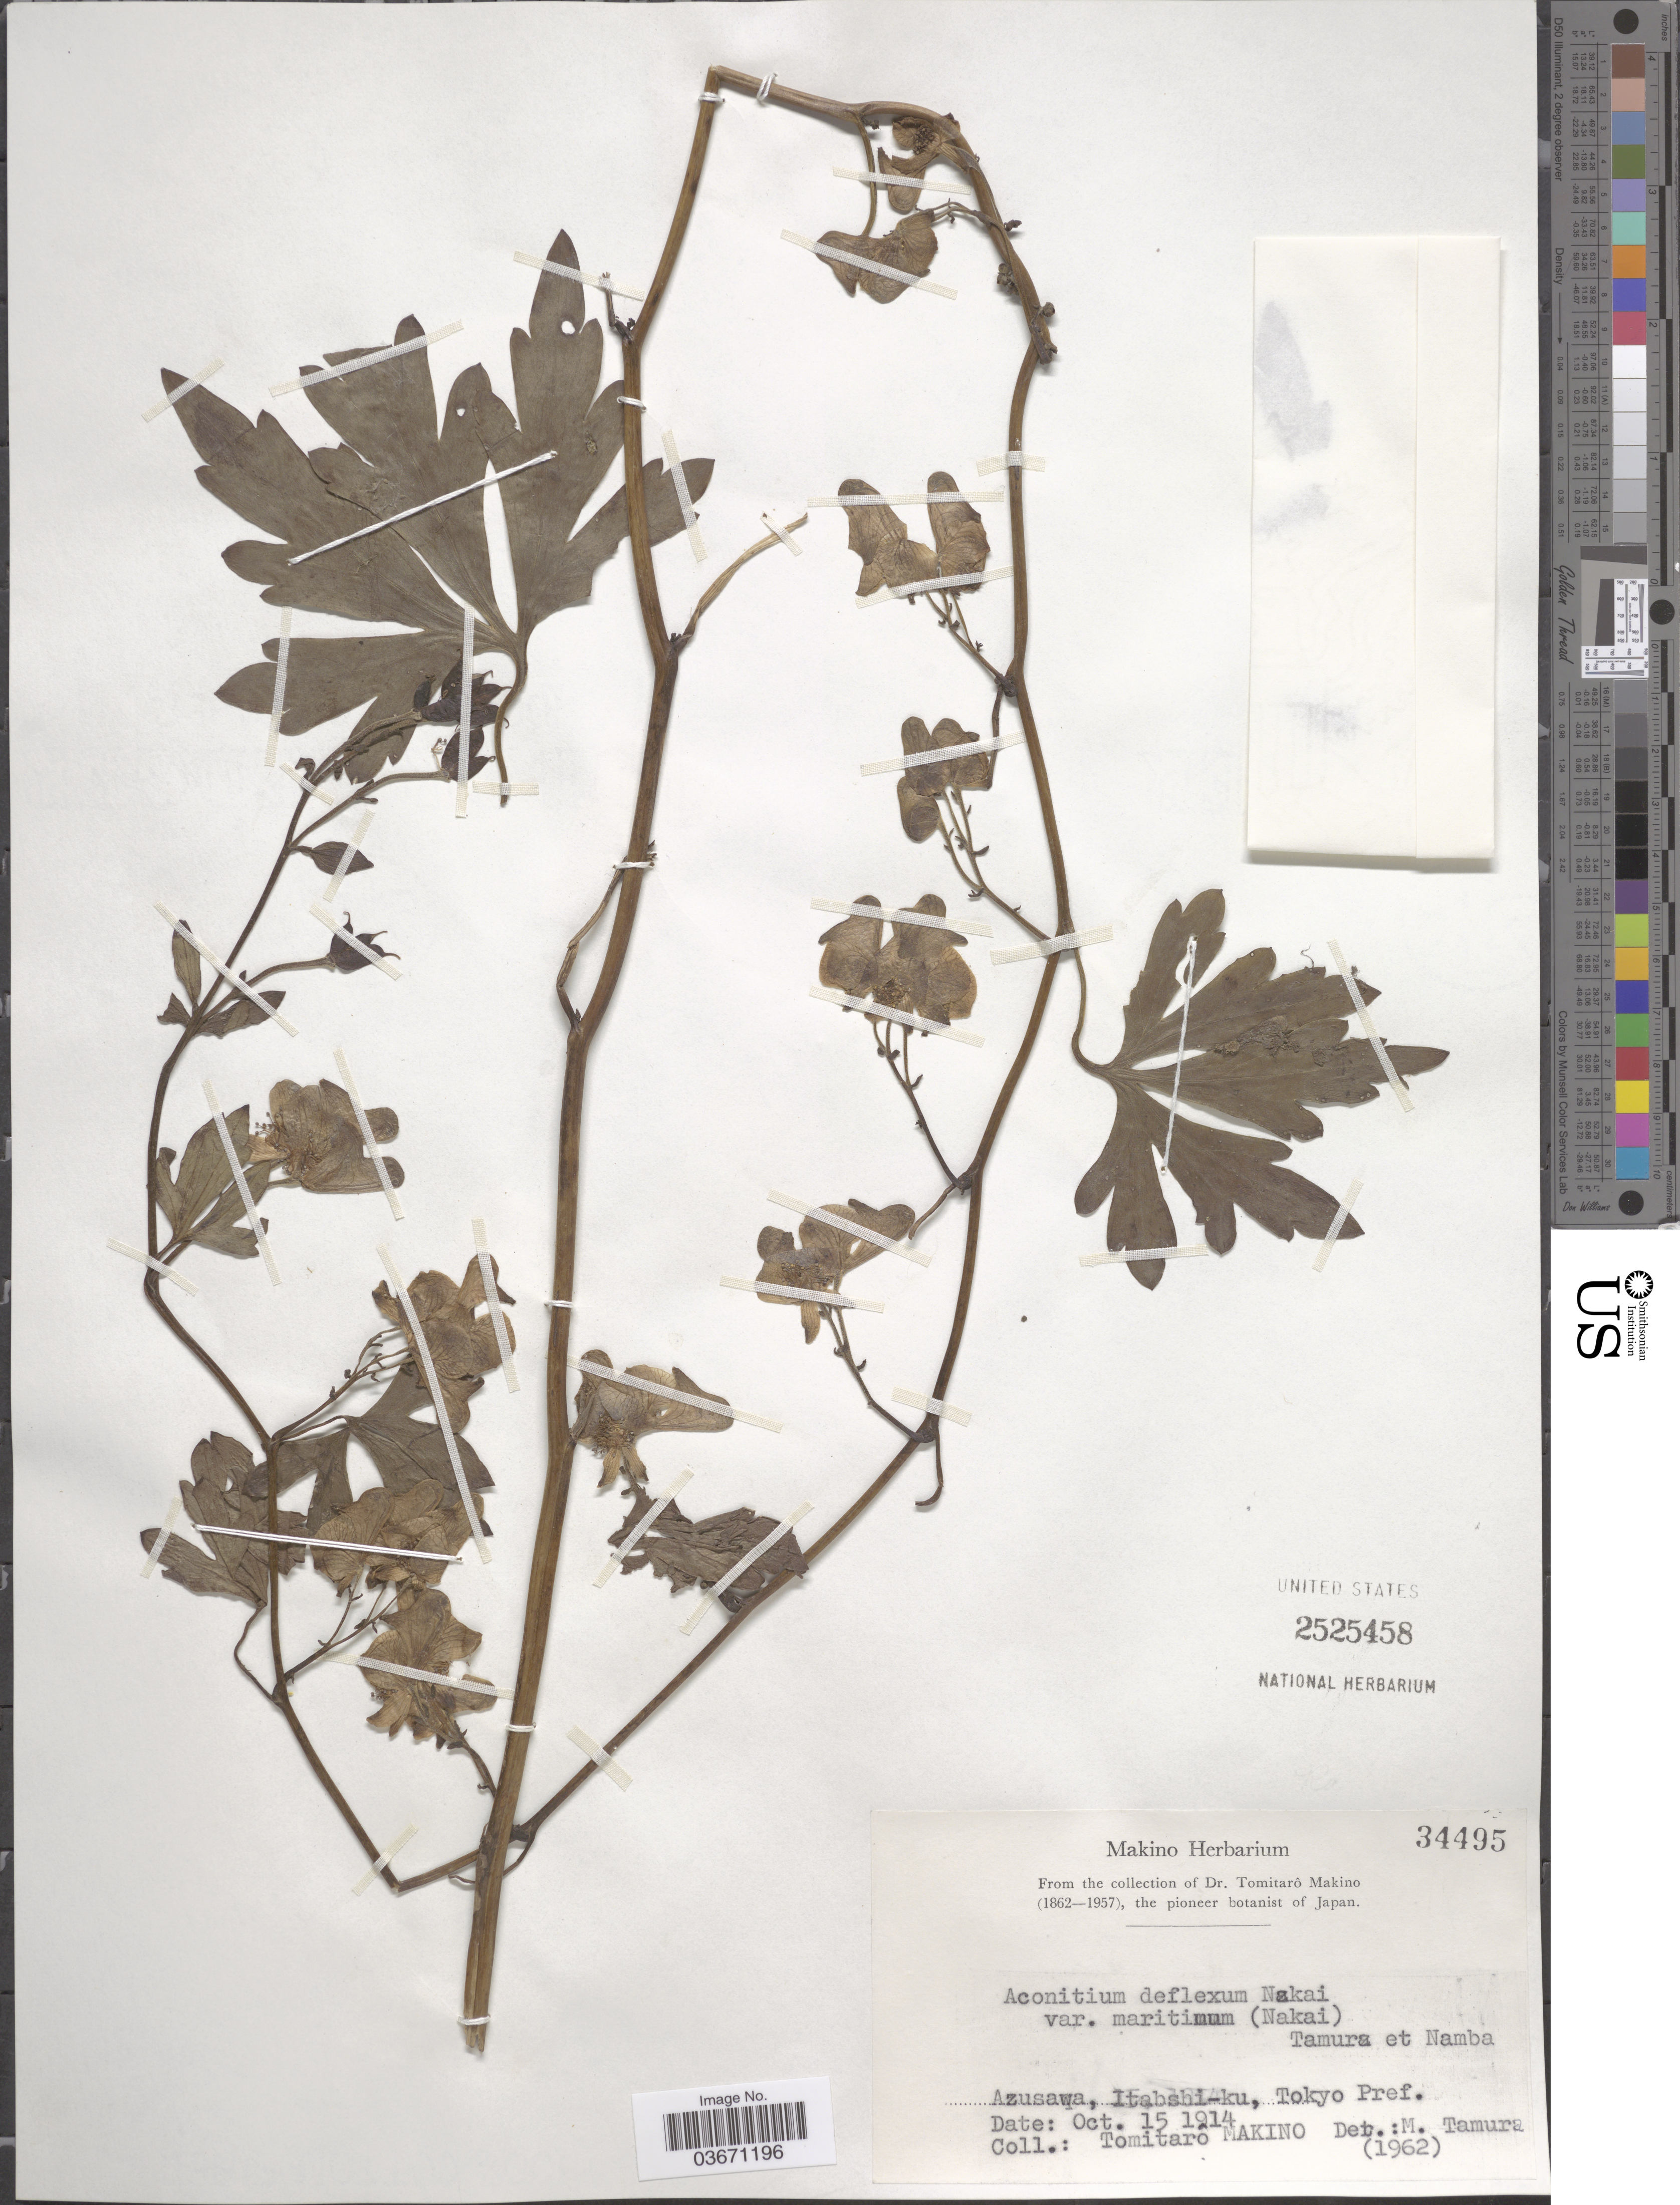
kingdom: Plantae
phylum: Tracheophyta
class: Magnoliopsida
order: Ranunculales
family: Ranunculaceae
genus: Aconitum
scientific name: Aconitum deflexum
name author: Nakai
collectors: T. Makino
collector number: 34495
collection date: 1914-10-15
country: Japan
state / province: Tokyo, Federal City of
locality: Azusawa, Itabshi-ku, Tokyo Pref.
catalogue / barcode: US 2525458